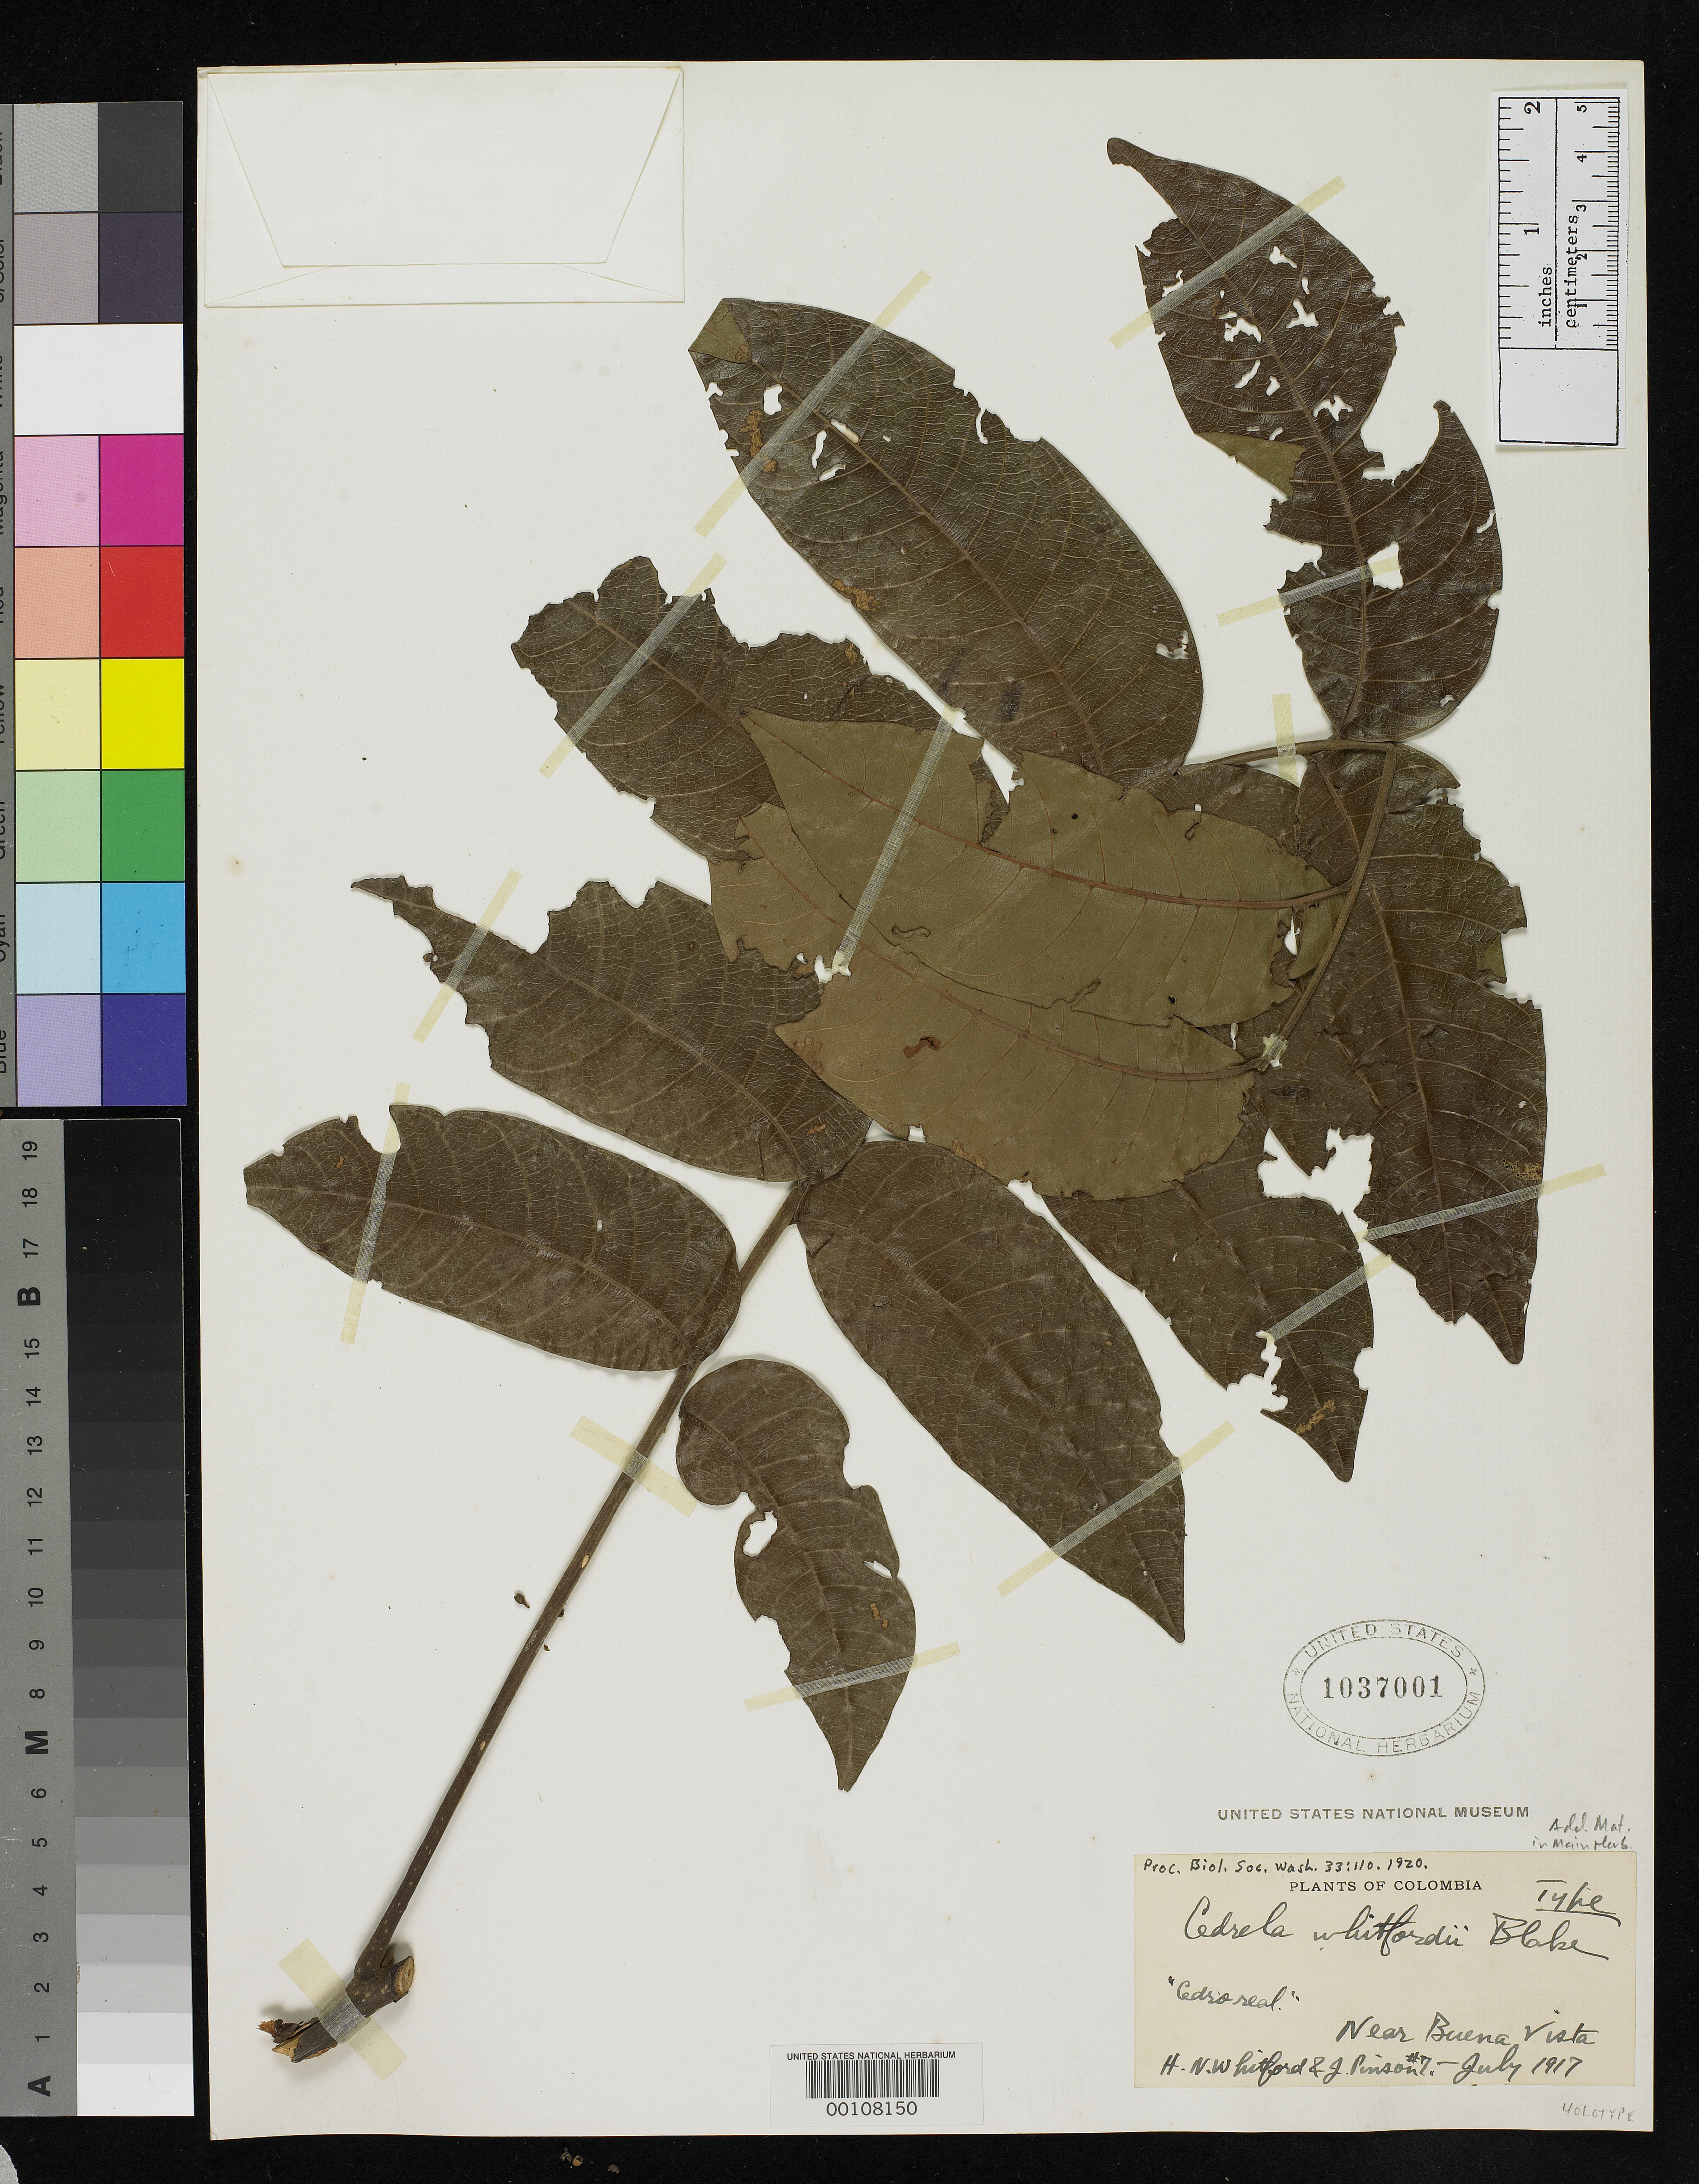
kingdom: Plantae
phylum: Tracheophyta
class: Magnoliopsida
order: Sapindales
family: Meliaceae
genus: Cedrela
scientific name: Cedrela whitfordii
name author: S.F. Blake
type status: Holotype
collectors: H. N. Whitford & J. Pinzon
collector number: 7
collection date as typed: Jul 1917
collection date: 1917-07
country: Colombia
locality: Buena Vista, Magdalena and Negro Riverbottom.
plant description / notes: See USNH 1037002 for putative second sheet of holotype.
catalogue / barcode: US 1037001